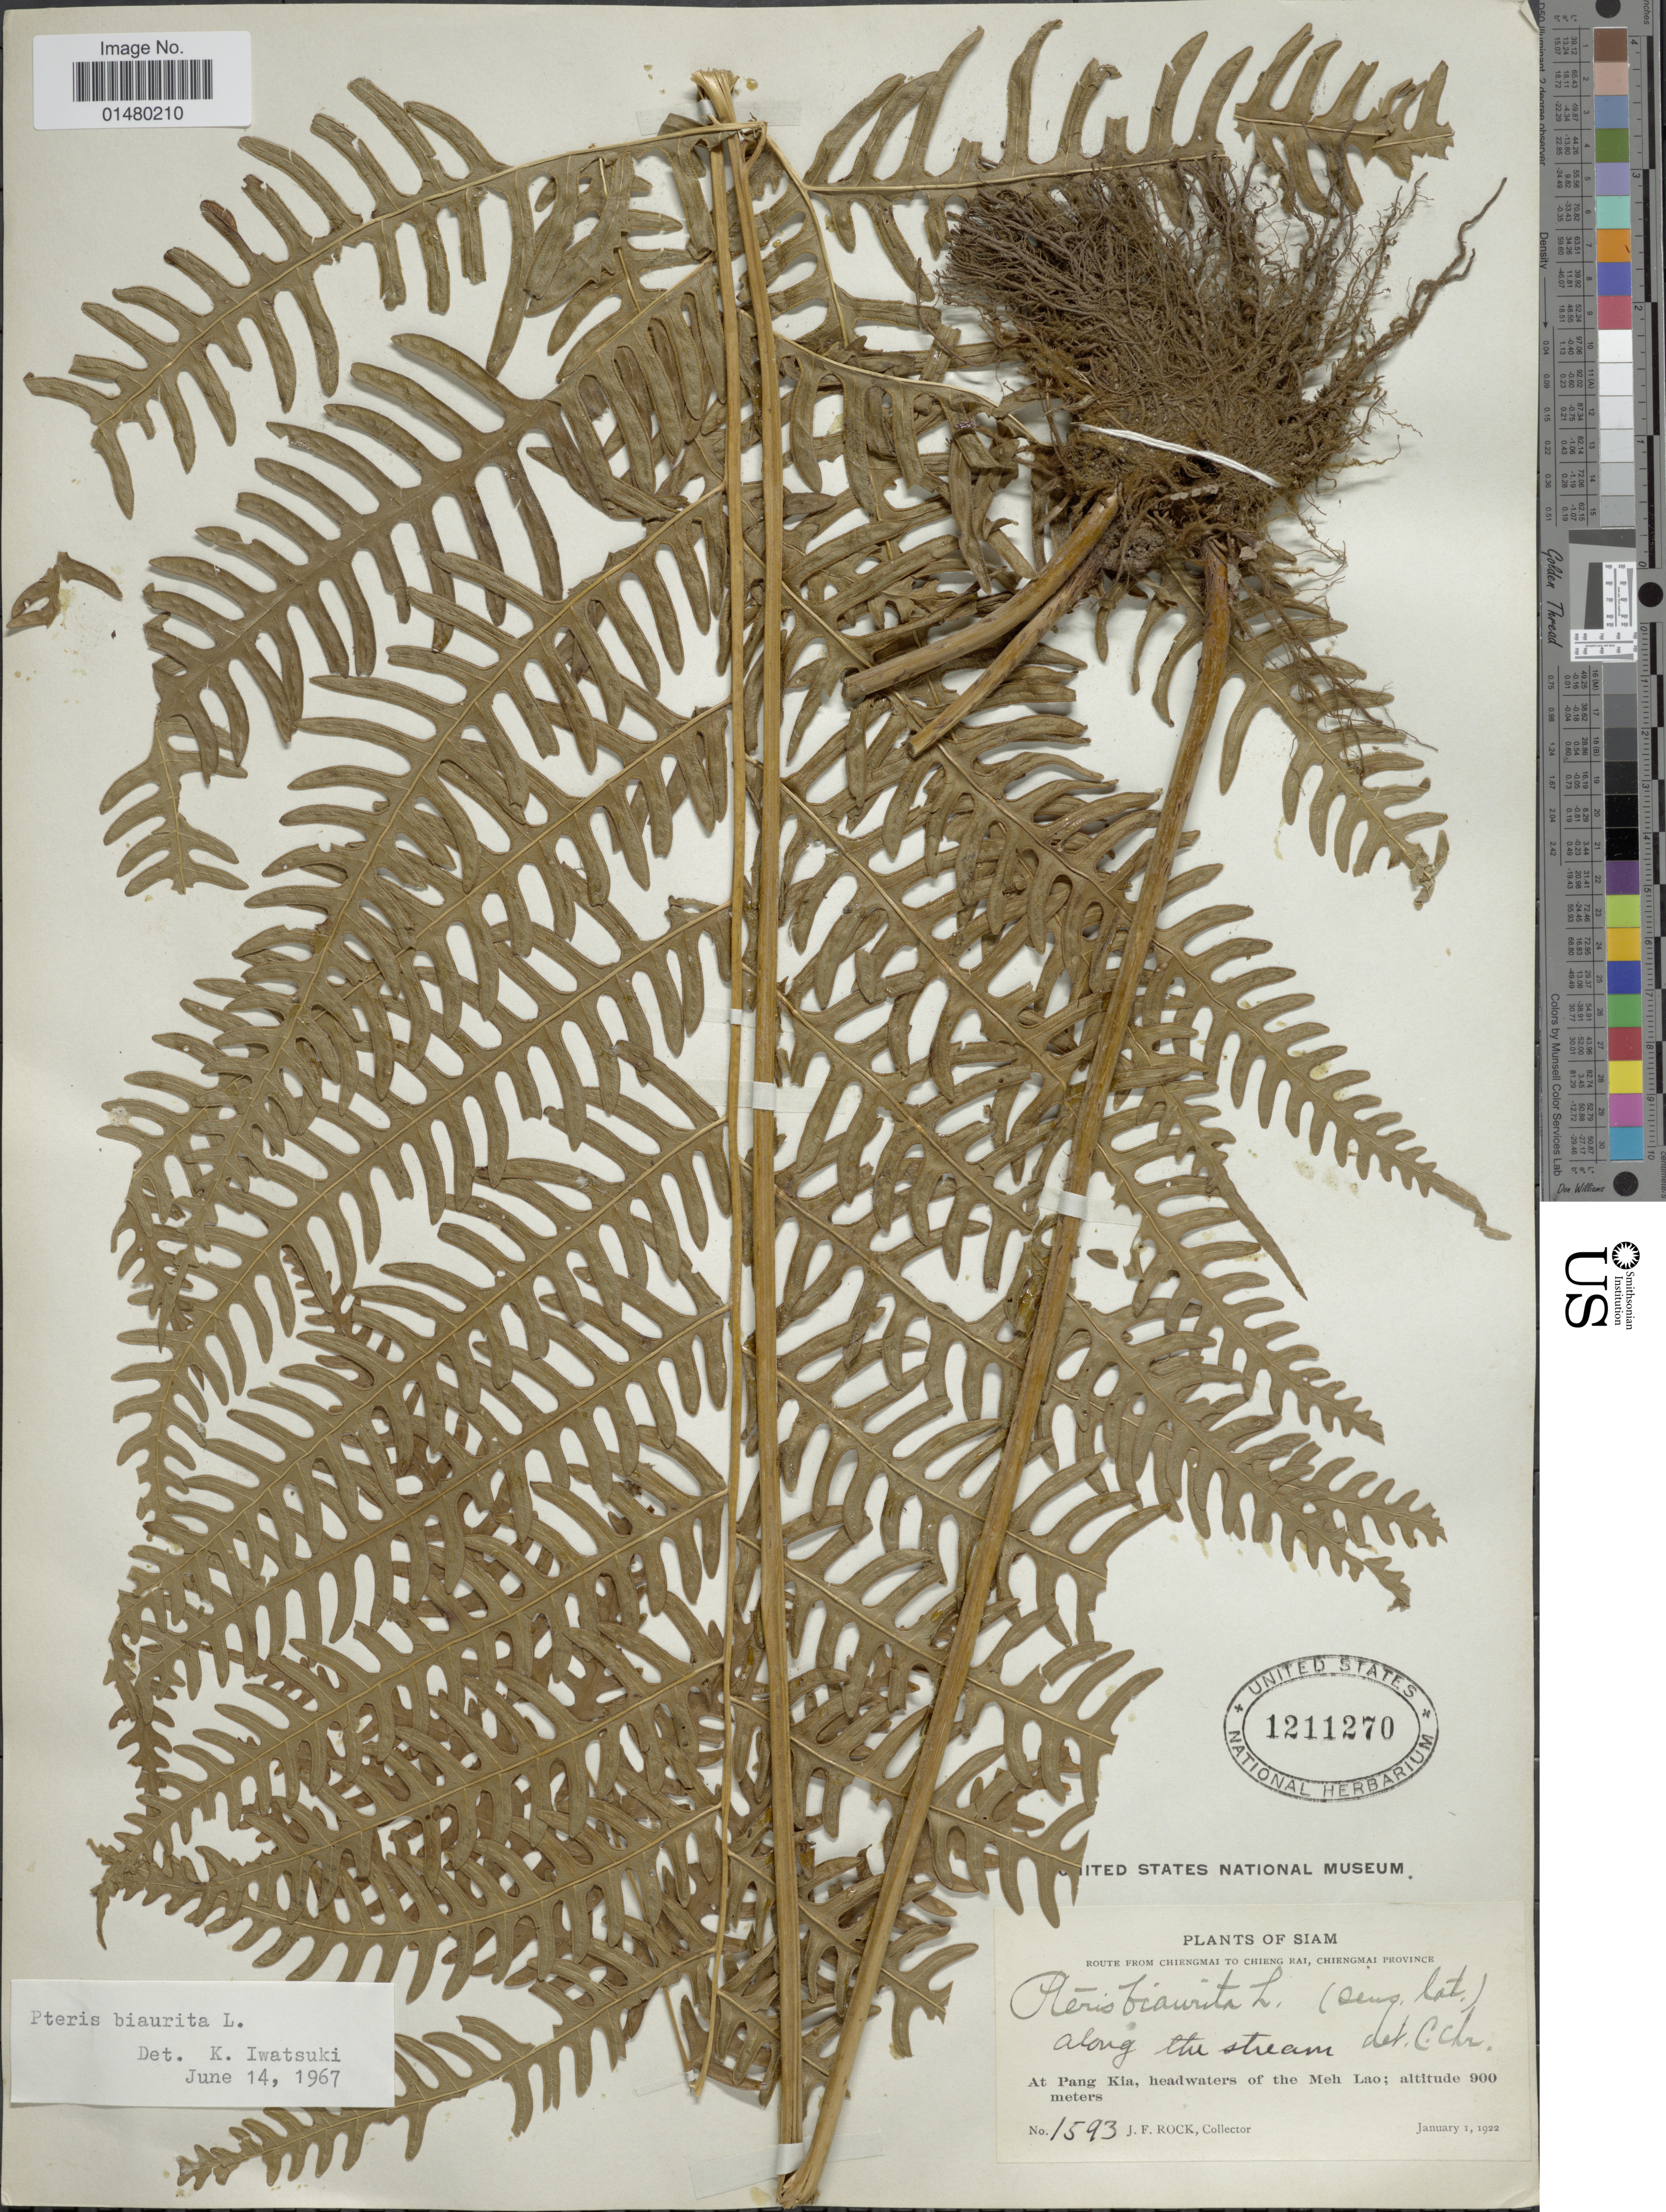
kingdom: Plantae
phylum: Tracheophyta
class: Polypodiopsida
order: Polypodiales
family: Pteridaceae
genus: Pteris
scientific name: Pteris biaurita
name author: L.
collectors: J. Rock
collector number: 1593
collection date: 1922-01-01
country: Thailand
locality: Along the stream, At Pang Kia, headwaters of the Meh Lao, Siam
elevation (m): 900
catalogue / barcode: US 1211270